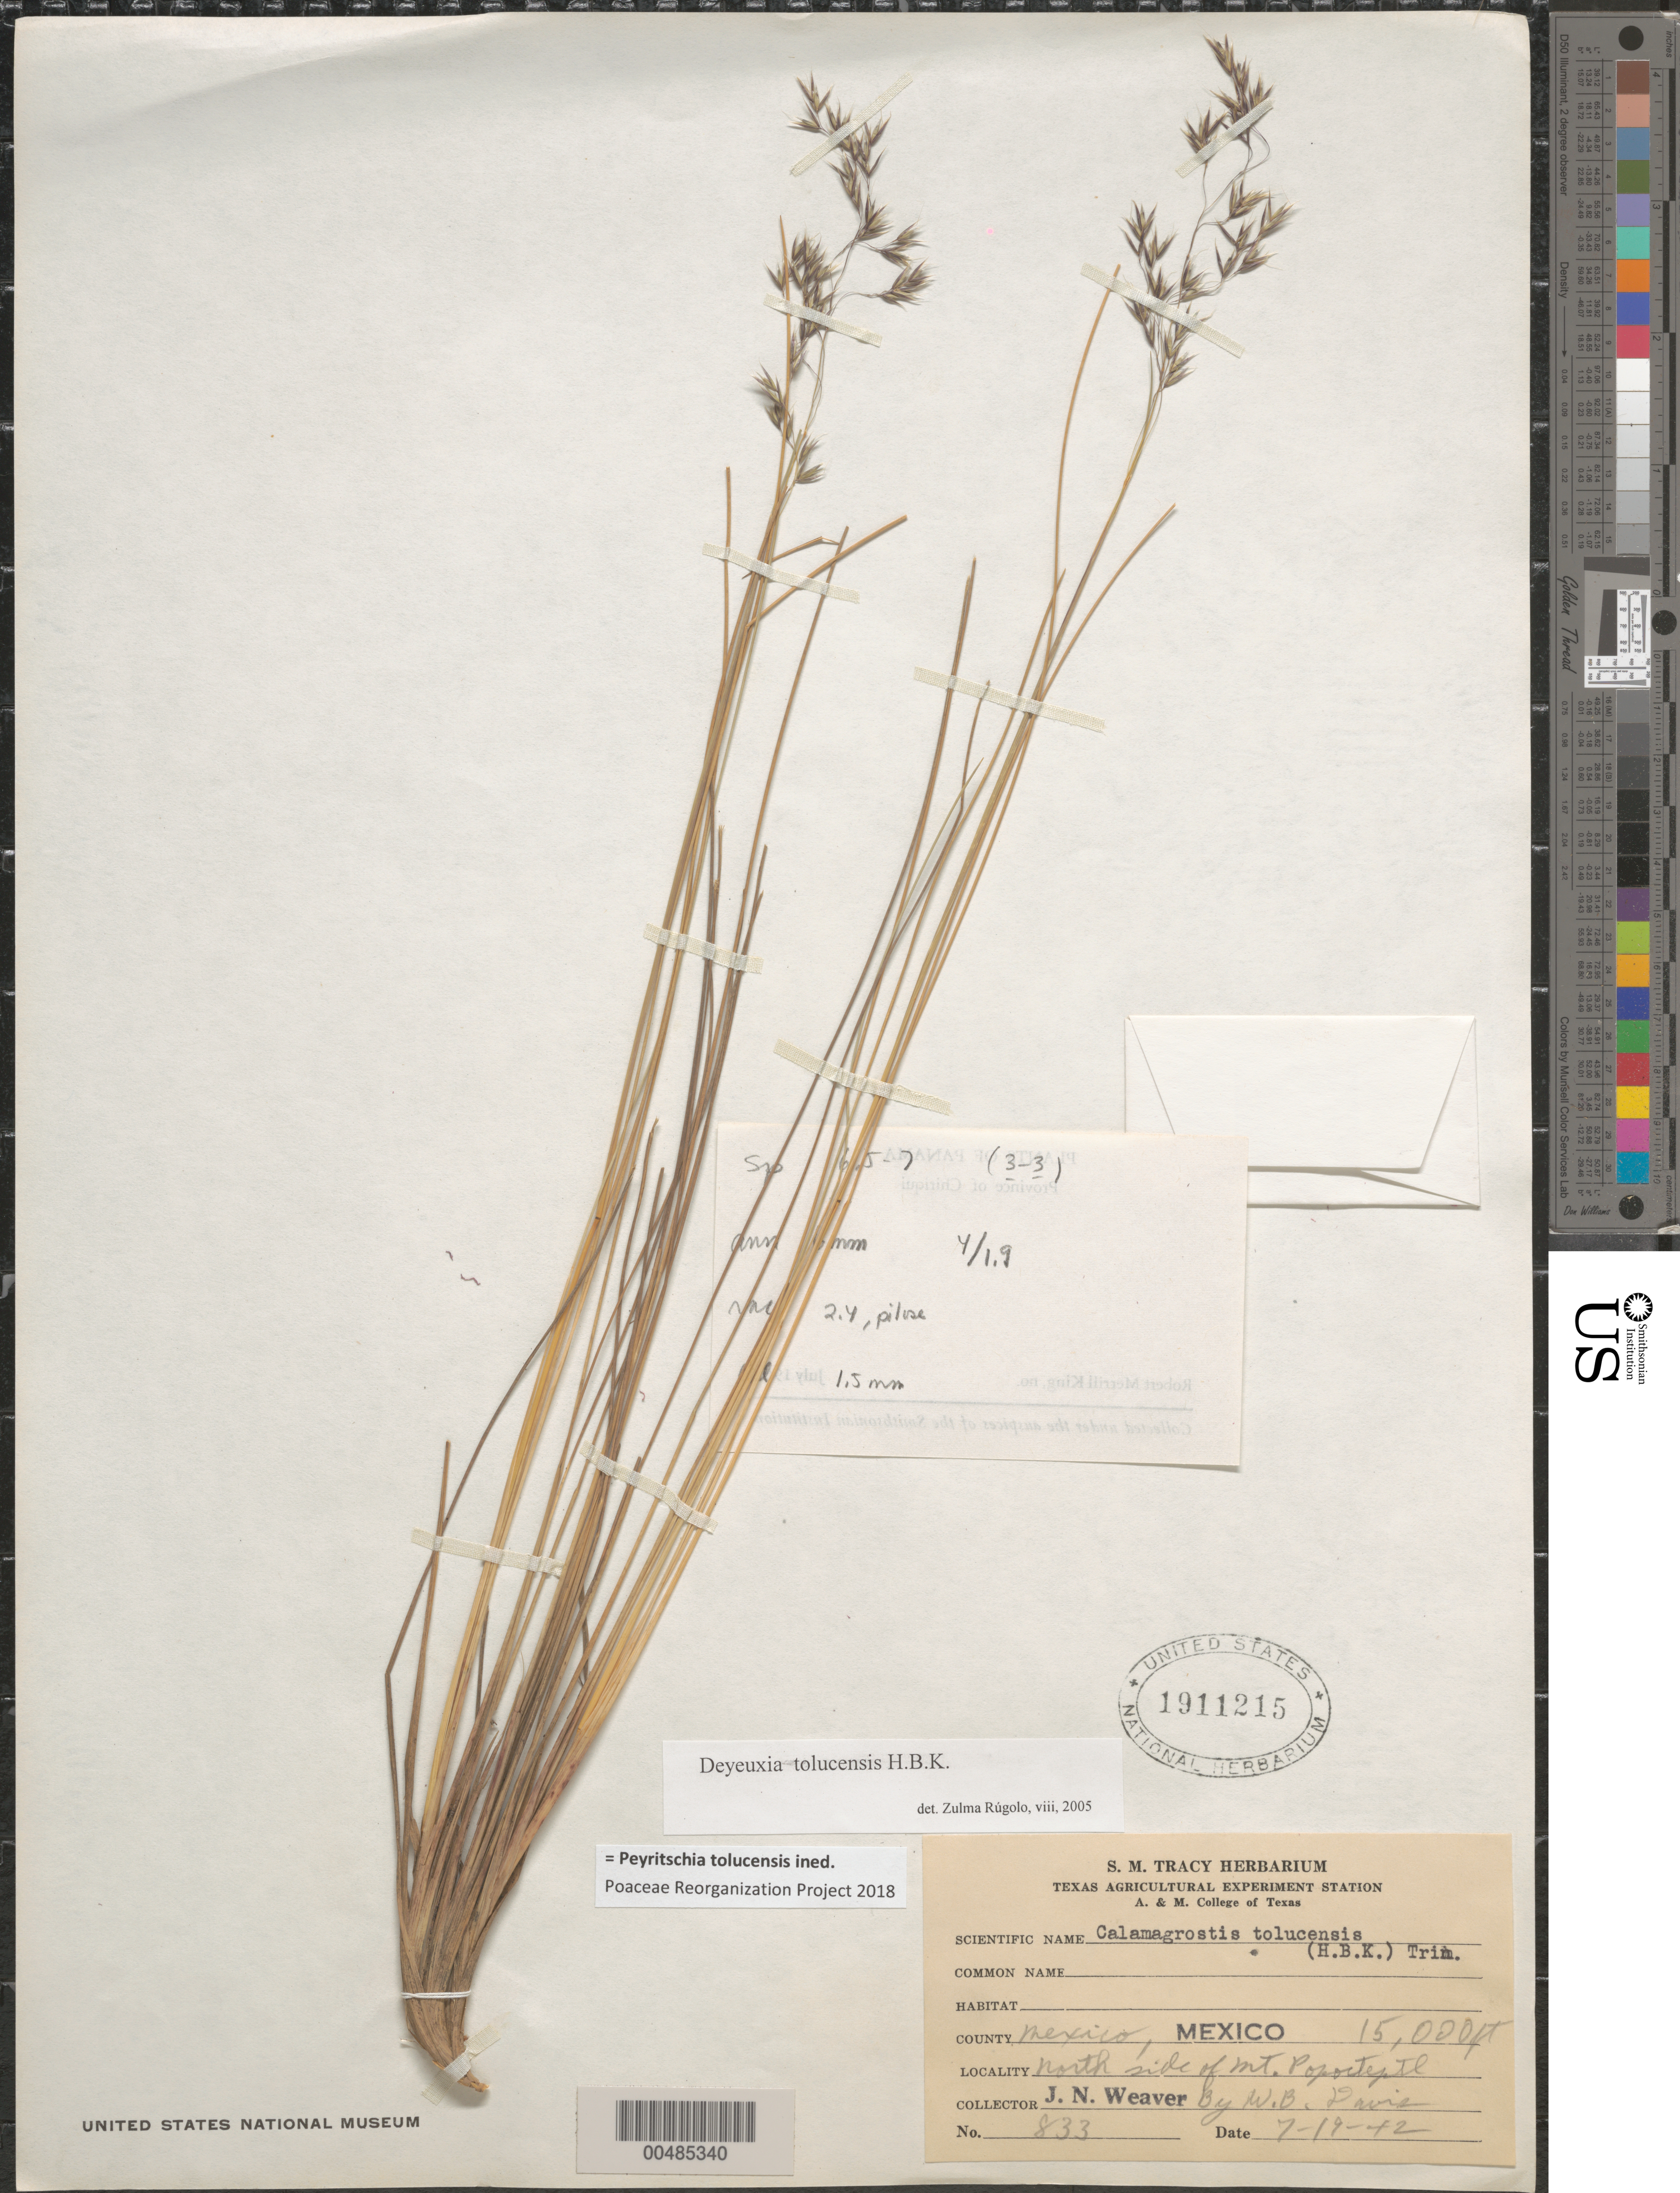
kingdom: Plantae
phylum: Tracheophyta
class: Liliopsida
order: Poales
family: Poaceae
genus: Peyritschia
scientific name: Peyritschia tolucensis ined.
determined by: Poaceae Reorganization Project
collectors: J. N. Weaver & W. Davis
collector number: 833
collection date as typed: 19 Jul 1942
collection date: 1942-07-19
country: Mexico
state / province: México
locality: N side of Mt. Popocteptl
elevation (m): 4572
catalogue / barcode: US 1911215